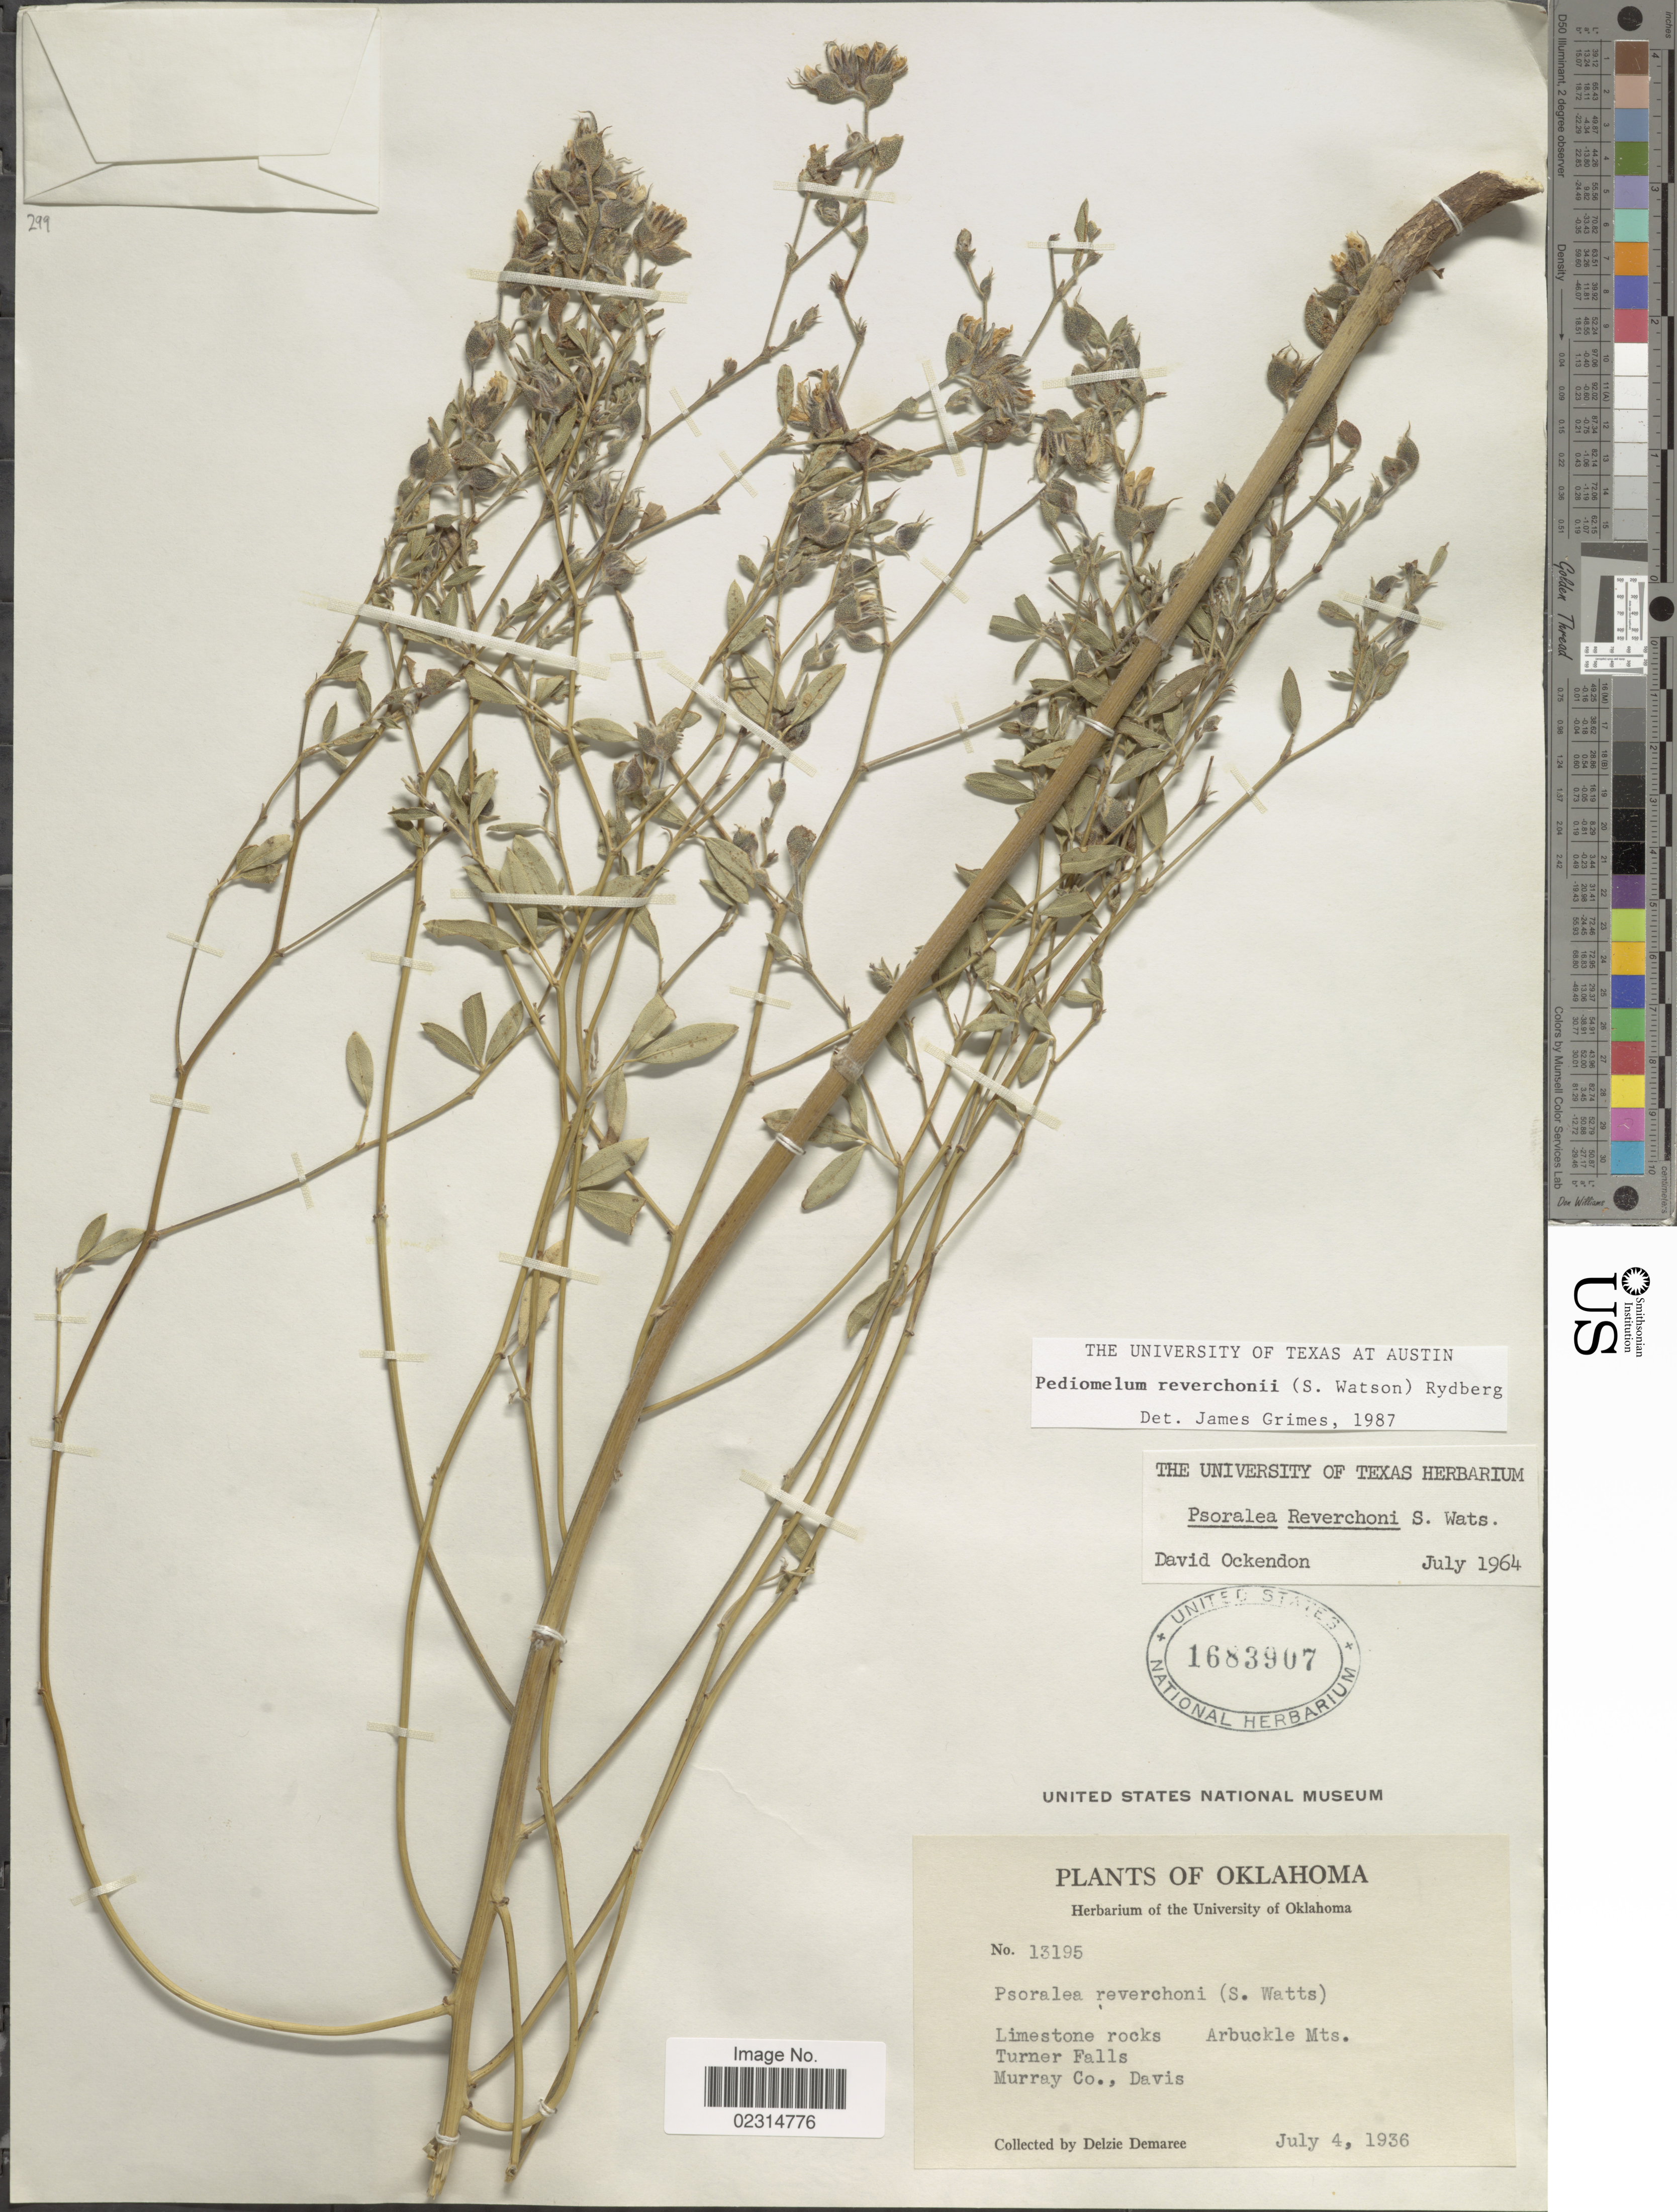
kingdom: Plantae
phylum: Tracheophyta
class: Magnoliopsida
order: Fabales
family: Fabaceae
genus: Pediomelum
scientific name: Pediomelum reverchonii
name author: (S. Watson) Rydb.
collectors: D. Demaree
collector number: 13195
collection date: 1936-07-04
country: United States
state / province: Oklahoma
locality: Limestone rocks, Arbuckle Mts. Turner Falls, Murray Co., Davis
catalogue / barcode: US 1683907